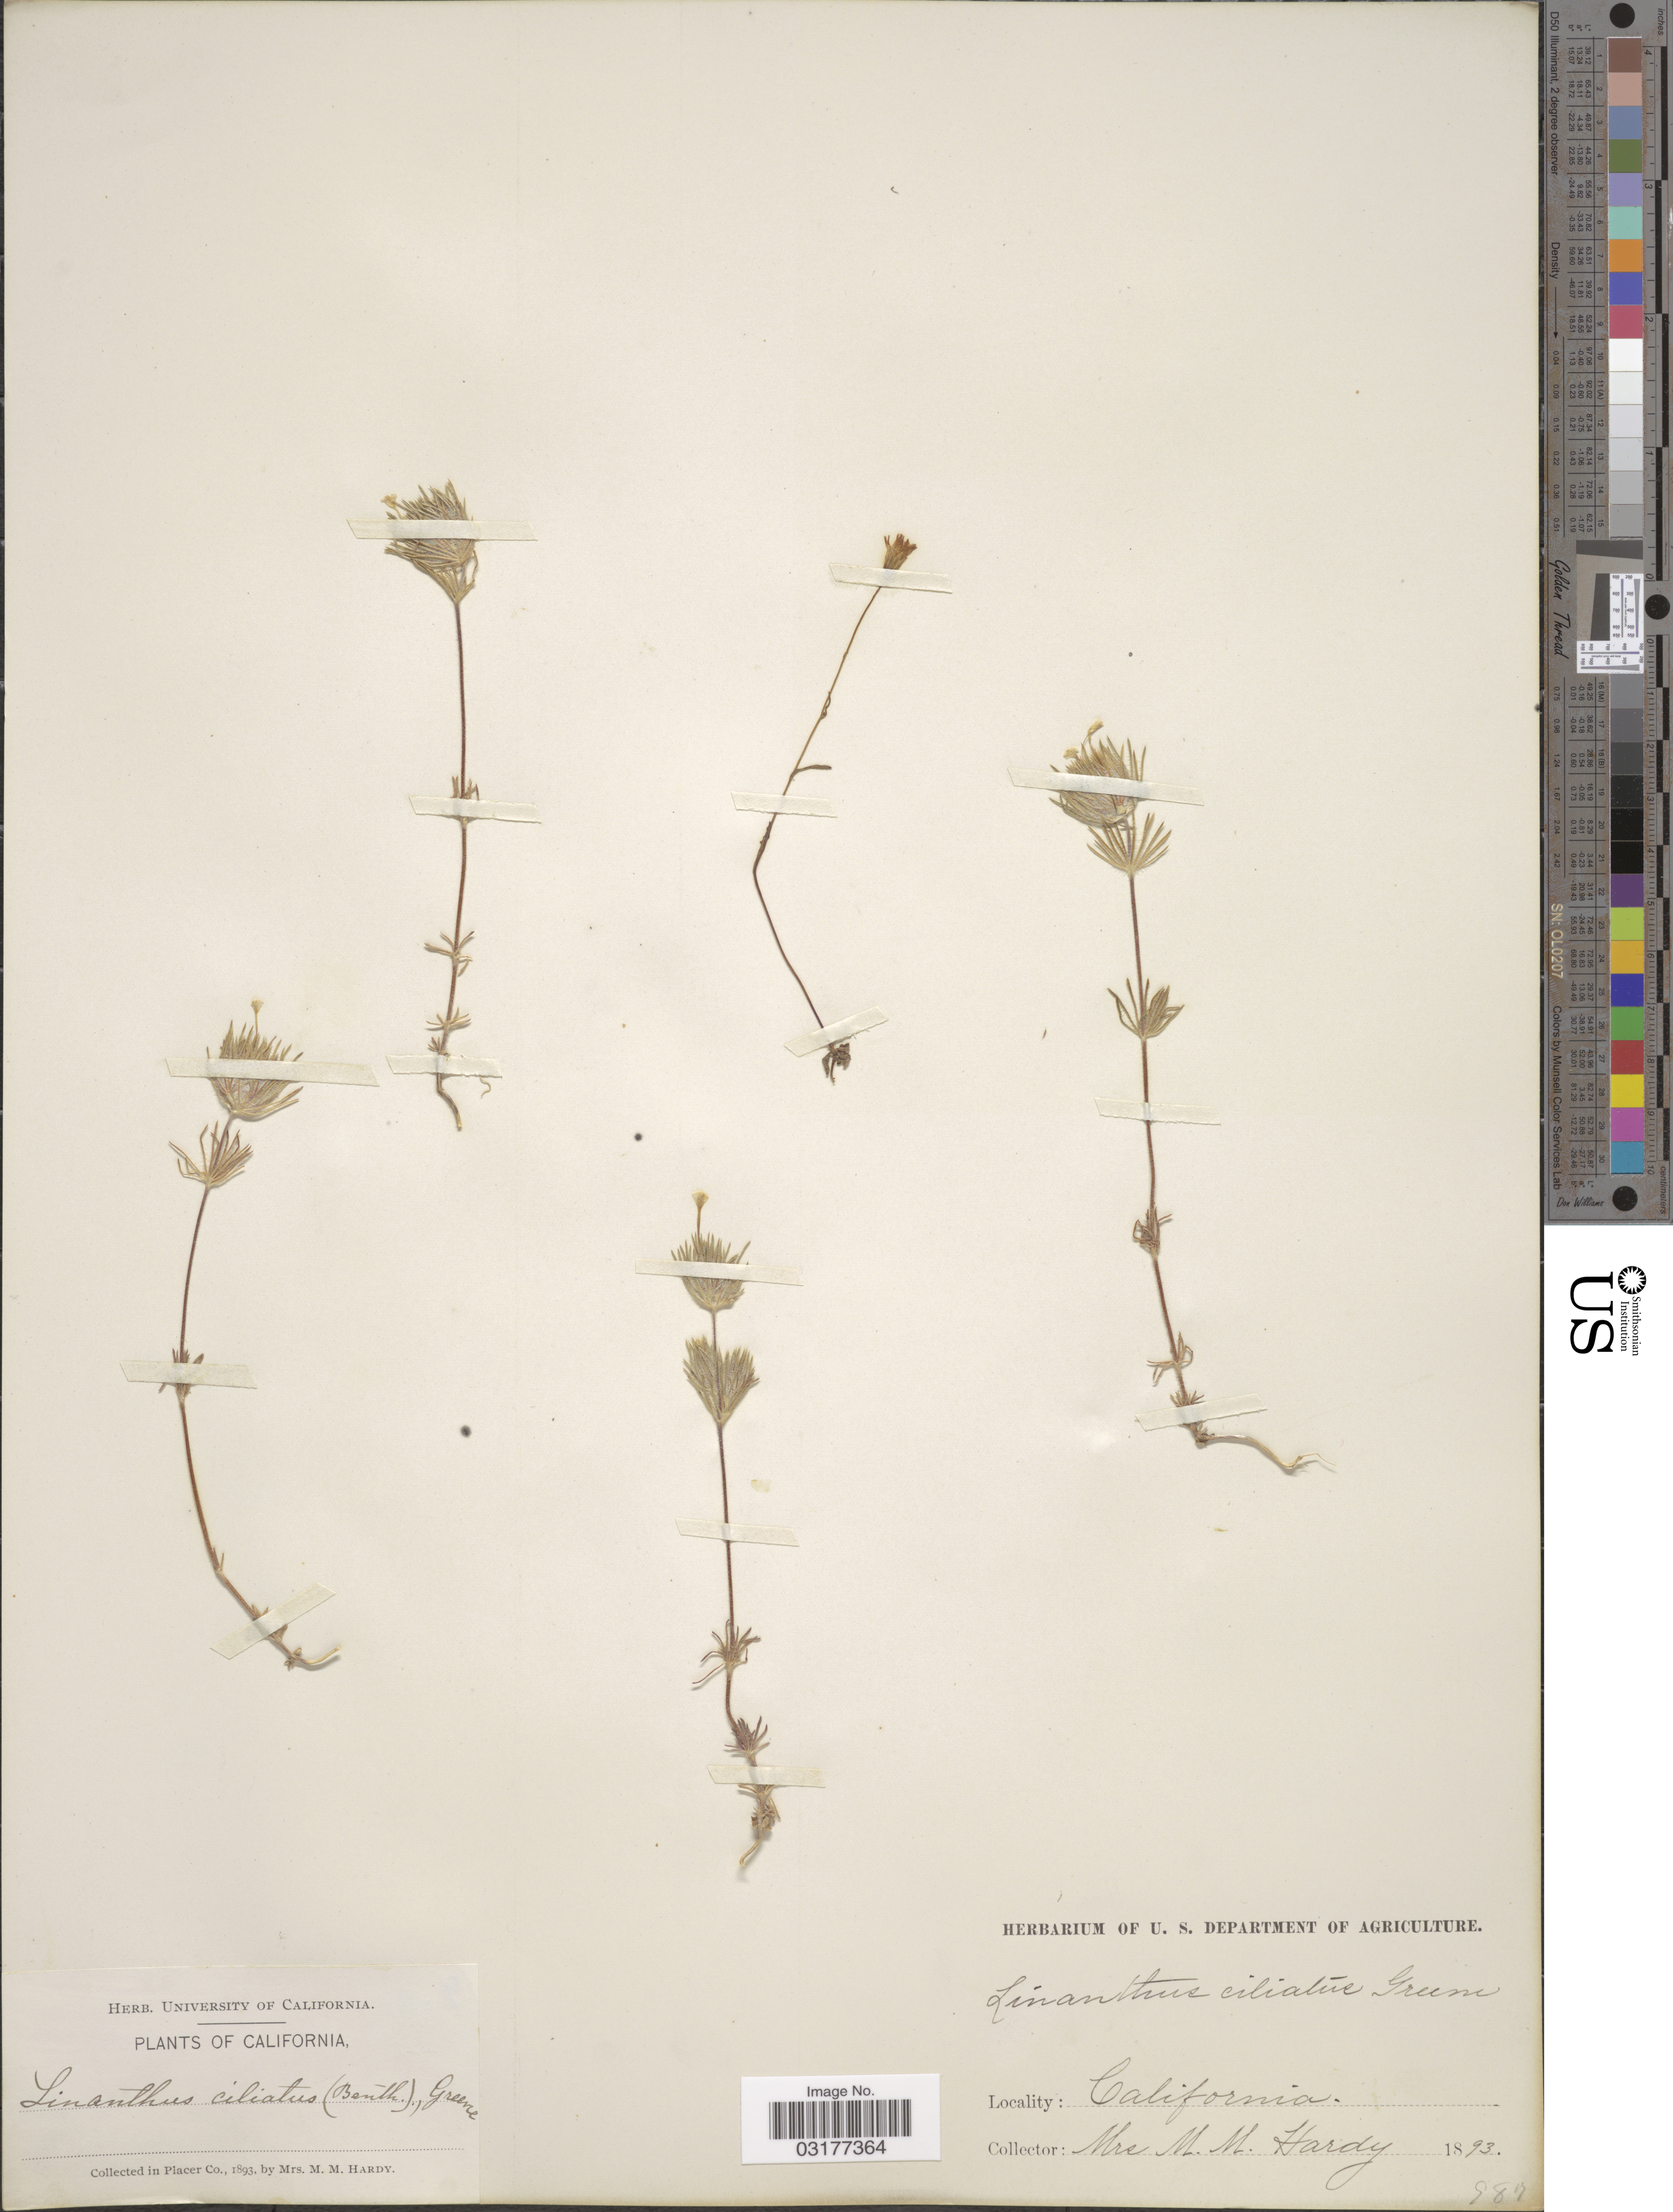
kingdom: Plantae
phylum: Tracheophyta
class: Magnoliopsida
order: Ericales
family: Polemoniaceae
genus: Leptosiphon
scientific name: Leptosiphon ciliatus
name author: (Benth.) Jeps.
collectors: Mrs. M. M. Hardy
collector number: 987?*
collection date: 1893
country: United States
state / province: California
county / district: Placer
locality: Placer Co.